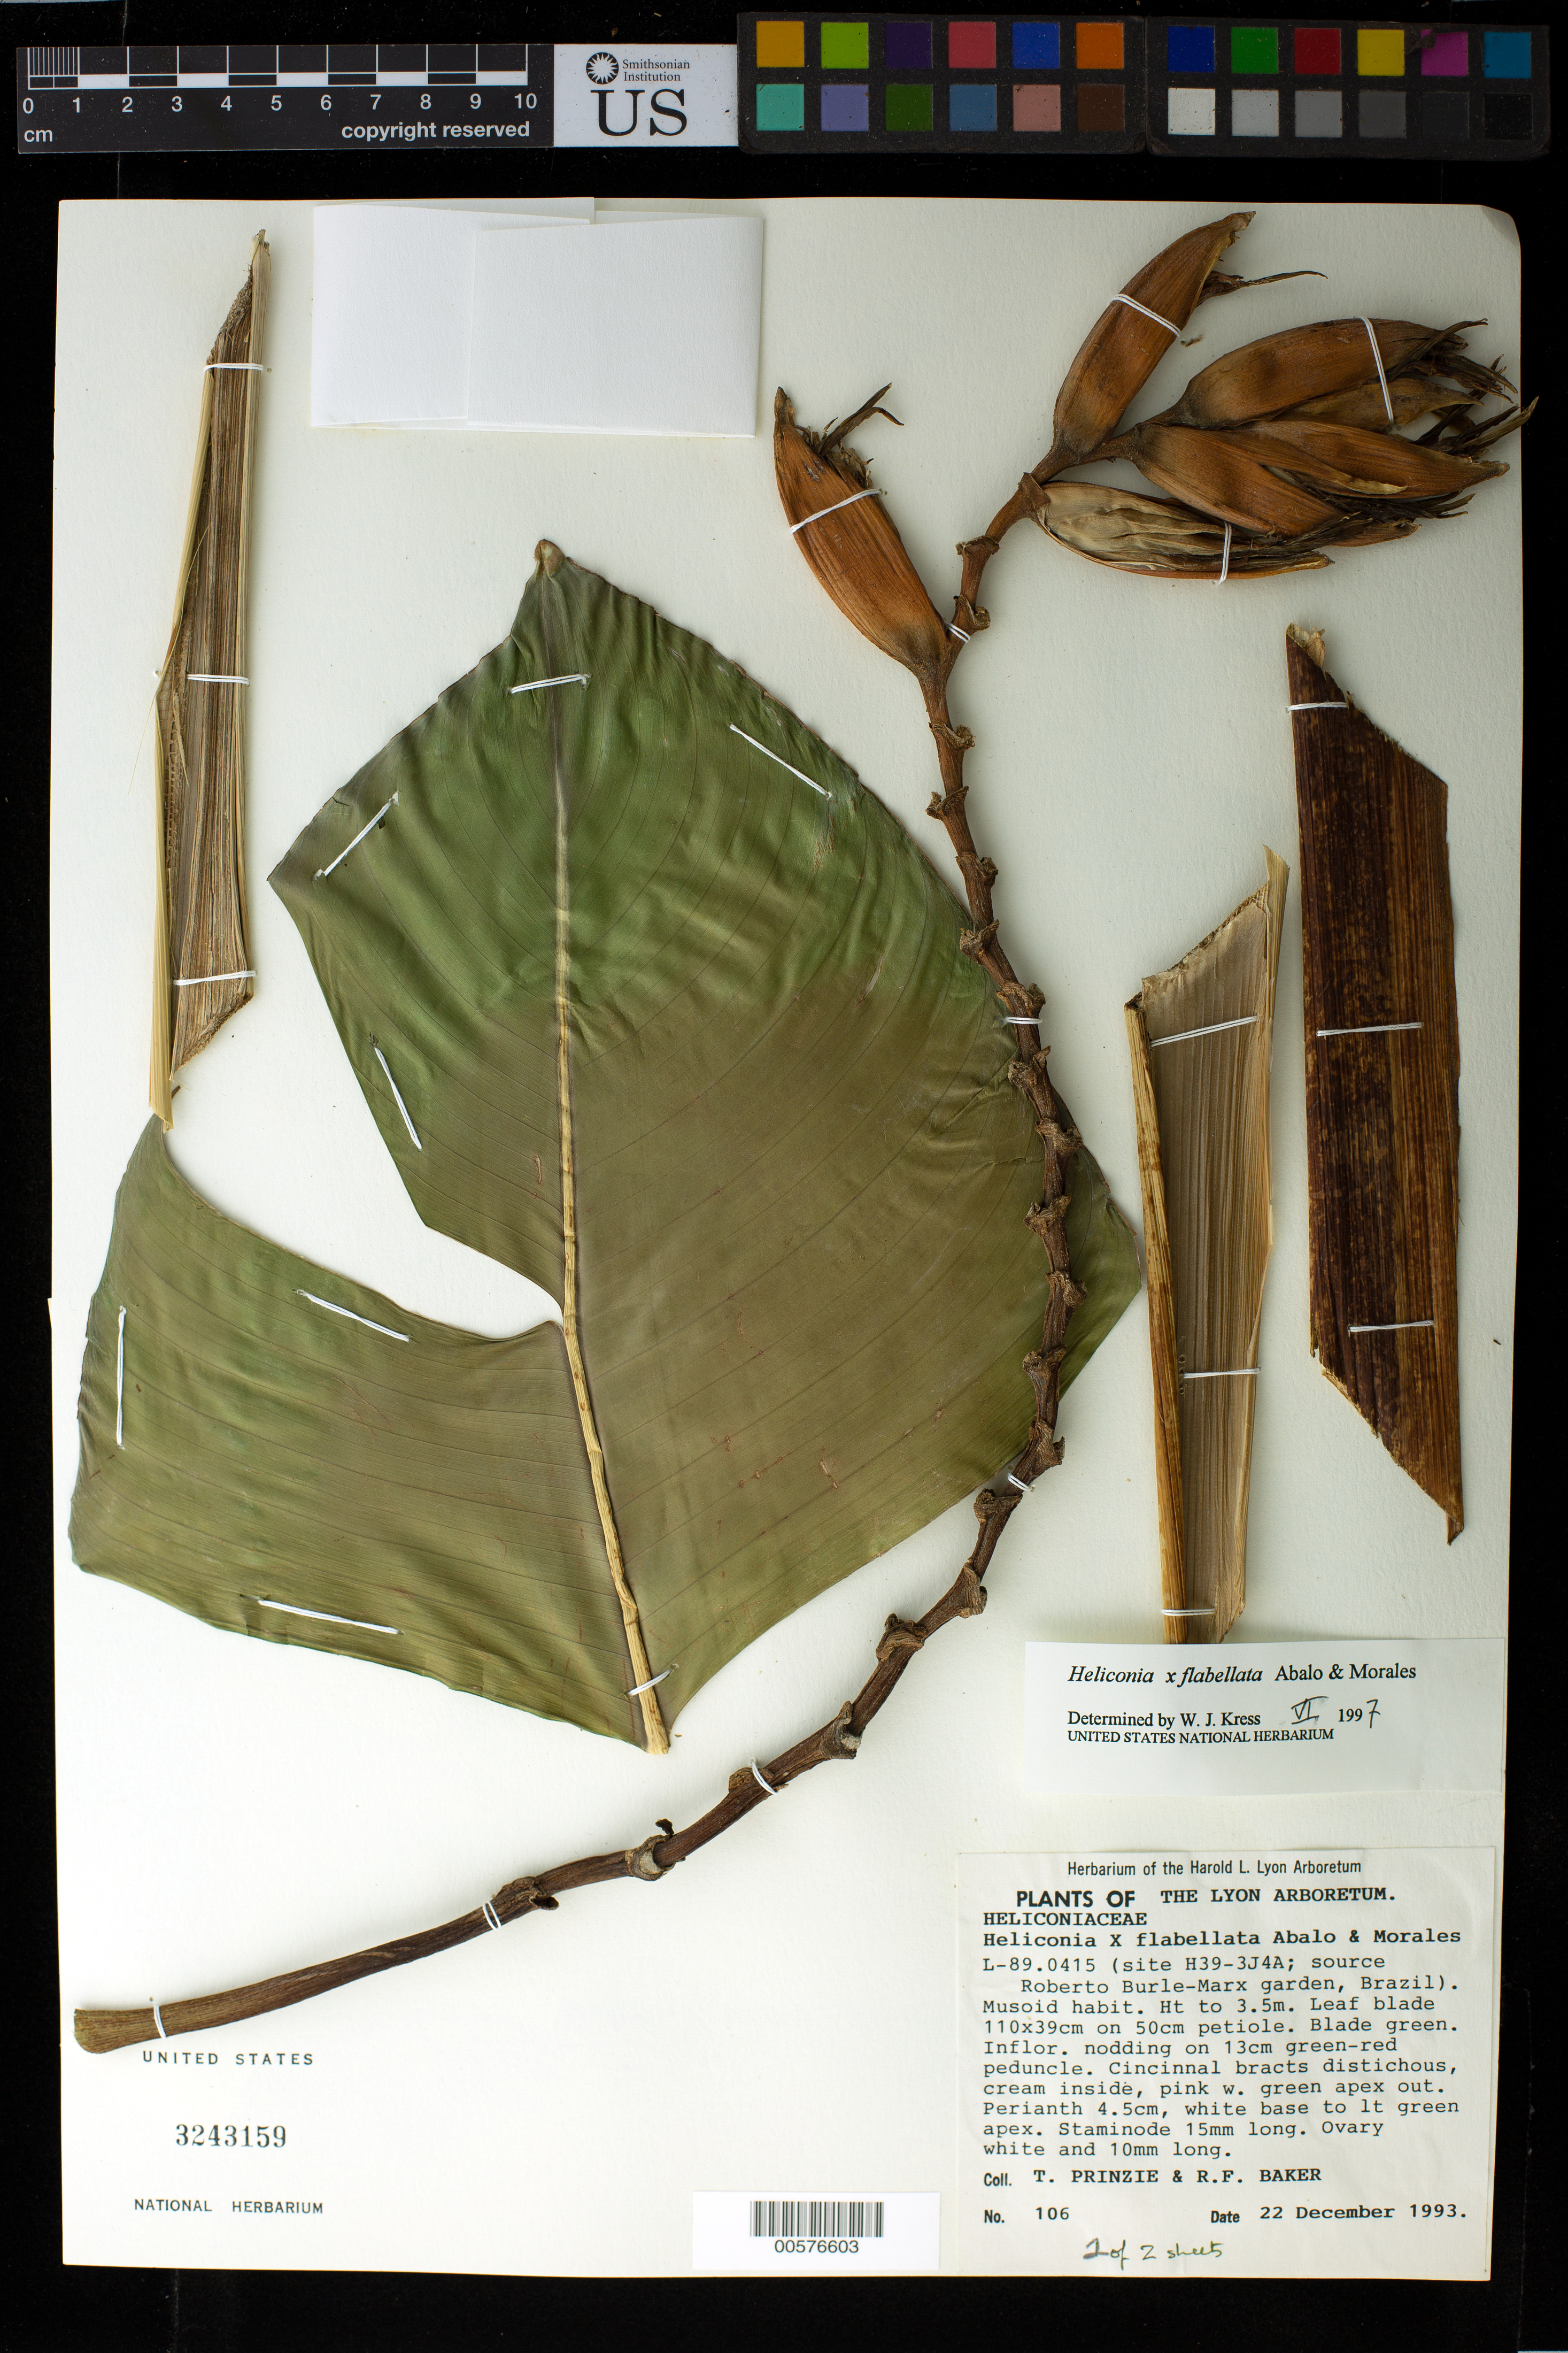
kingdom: Plantae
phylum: Tracheophyta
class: Liliopsida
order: Zingiberales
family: Heliconiaceae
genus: Heliconia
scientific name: Heliconia x flabellata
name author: Abalo & G. Morales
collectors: T. Prinzie & R. F. Baker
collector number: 106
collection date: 1993-12-22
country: United States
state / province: Hawaii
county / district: Honolulu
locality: Lyon Arboretum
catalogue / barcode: US 3243159